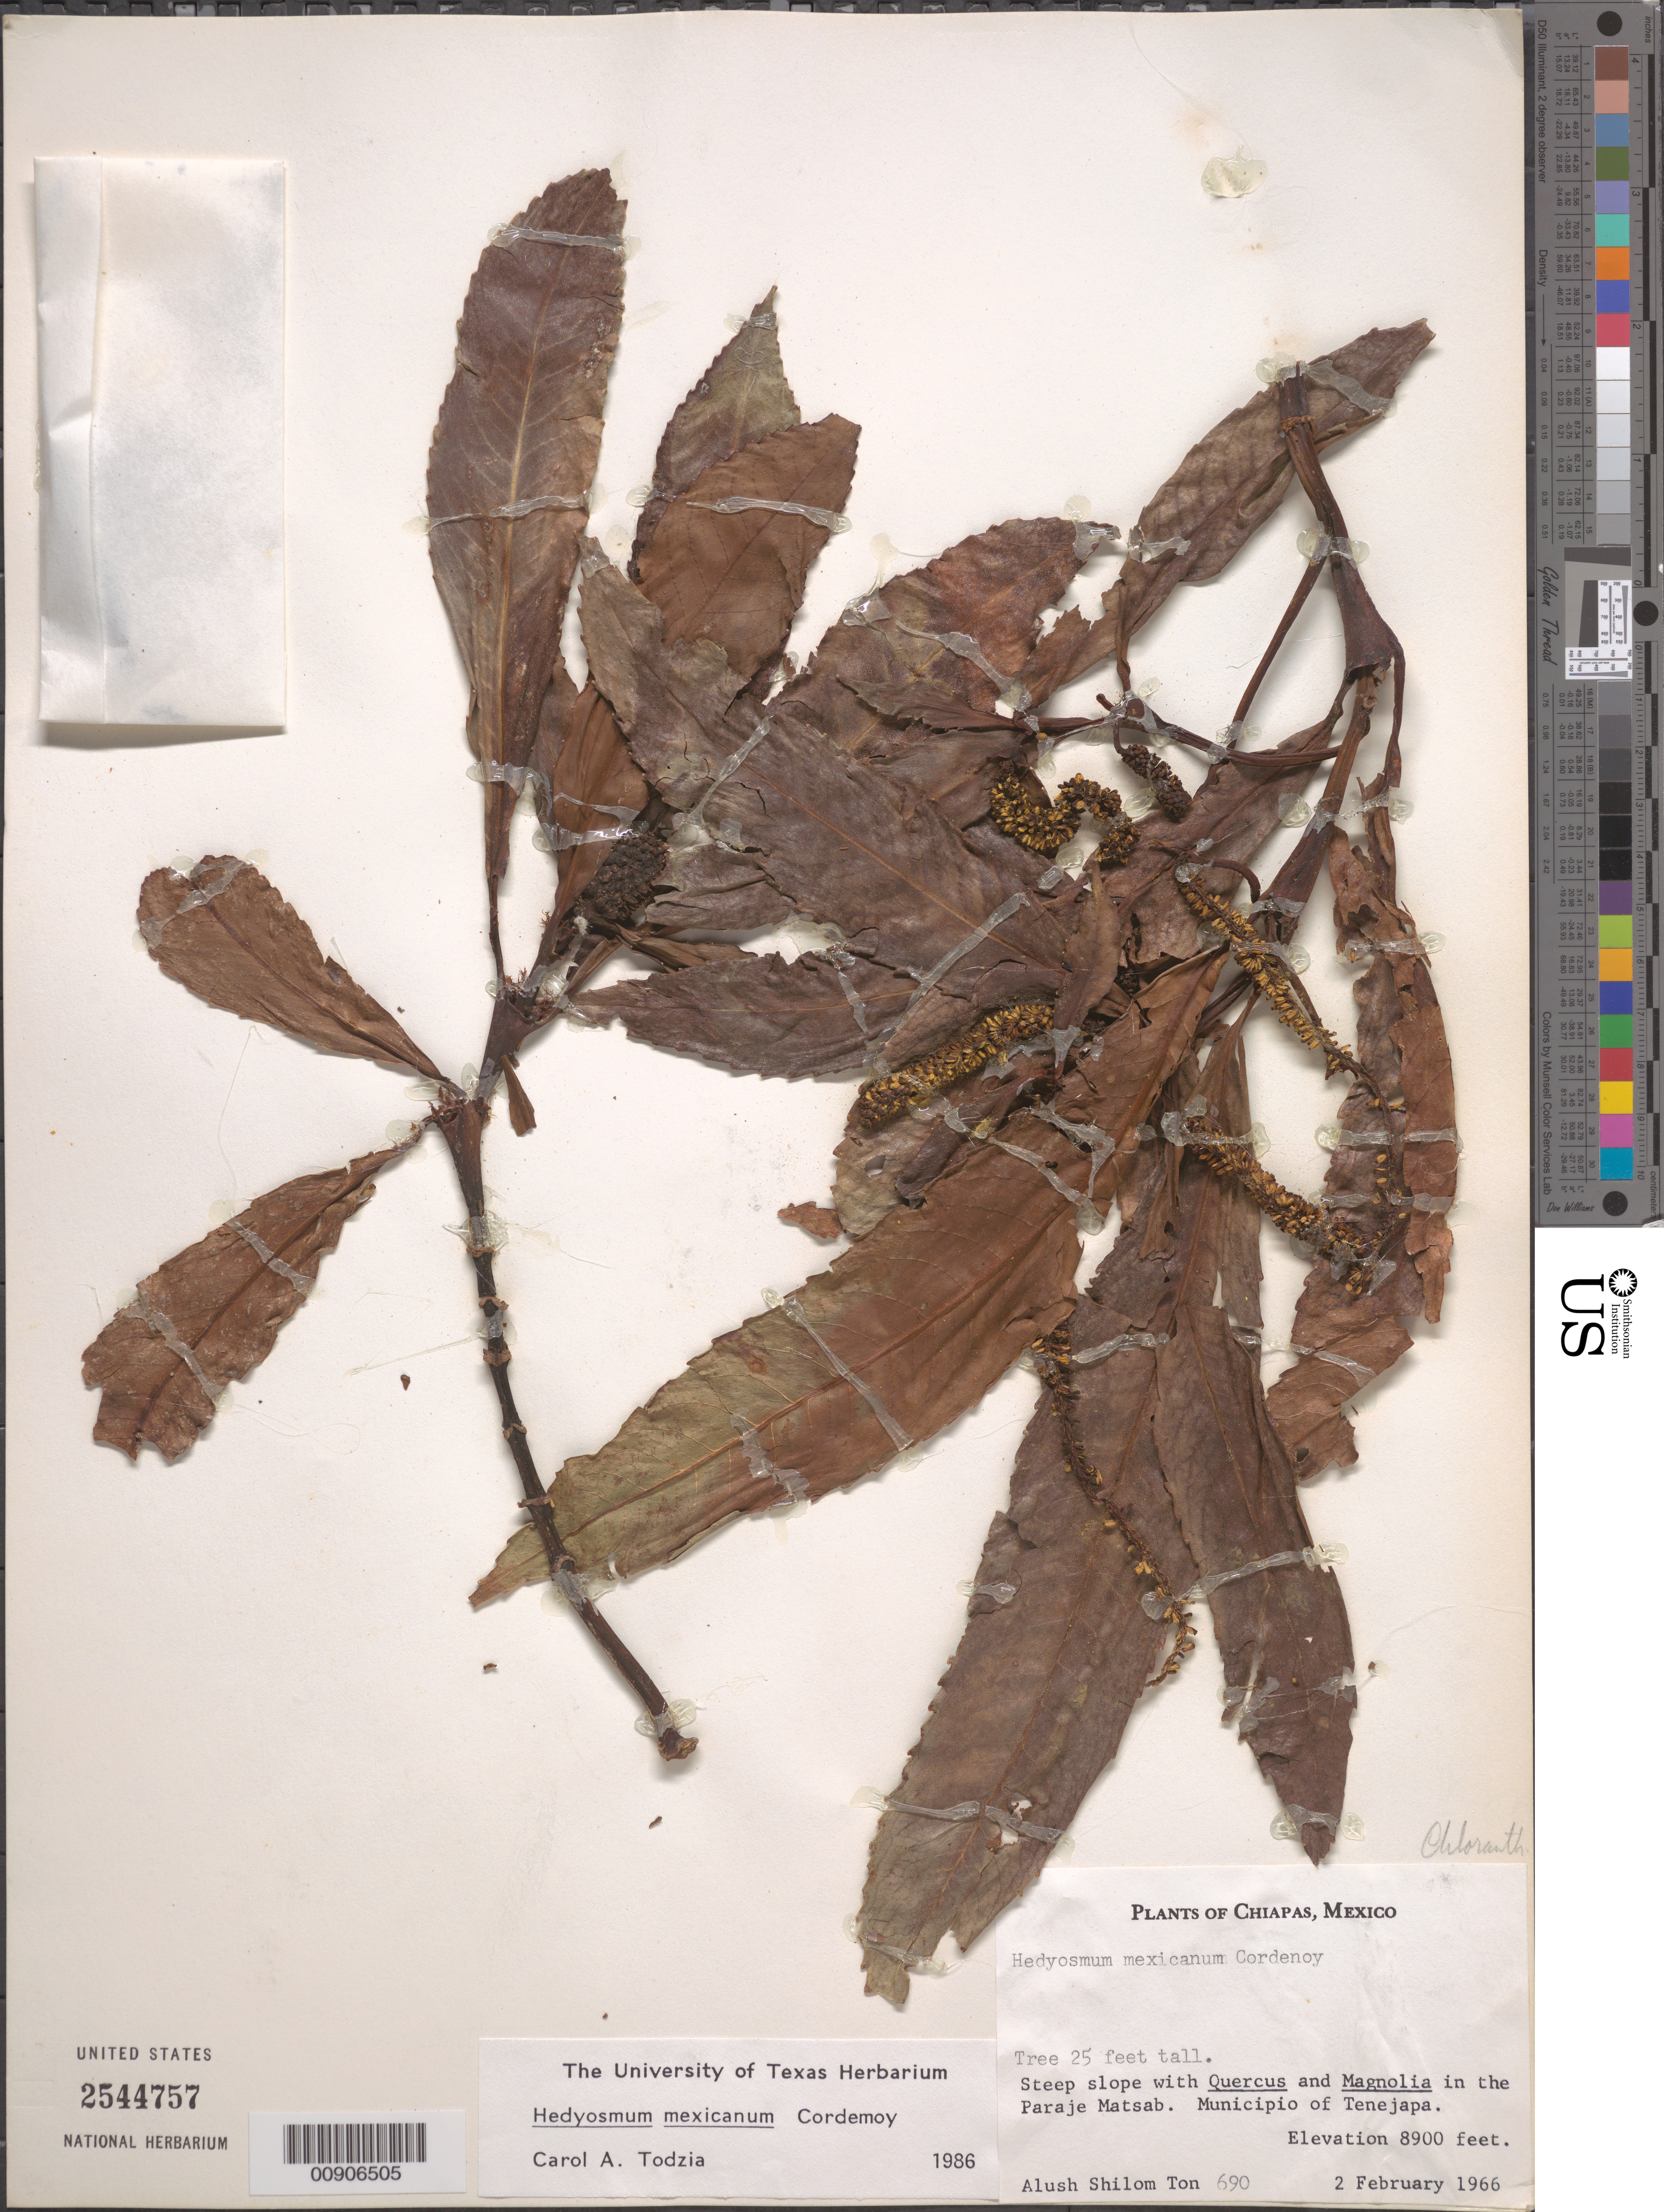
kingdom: Plantae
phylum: Tracheophyta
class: Magnoliopsida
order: Chloranthales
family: Chloranthaceae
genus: Hedyosmum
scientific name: Hedyosmum mexicanum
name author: C. Cordem.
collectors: A. Shilom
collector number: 690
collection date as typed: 02 Feb 1966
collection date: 1966-02-02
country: Mexico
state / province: Chiapas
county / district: Tenejapa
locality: In the Paraje Matsab. Municipio of Tenejapa, Chiapas.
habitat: Steep slope with Quercus and Magnolia.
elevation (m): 2713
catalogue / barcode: US 2544757